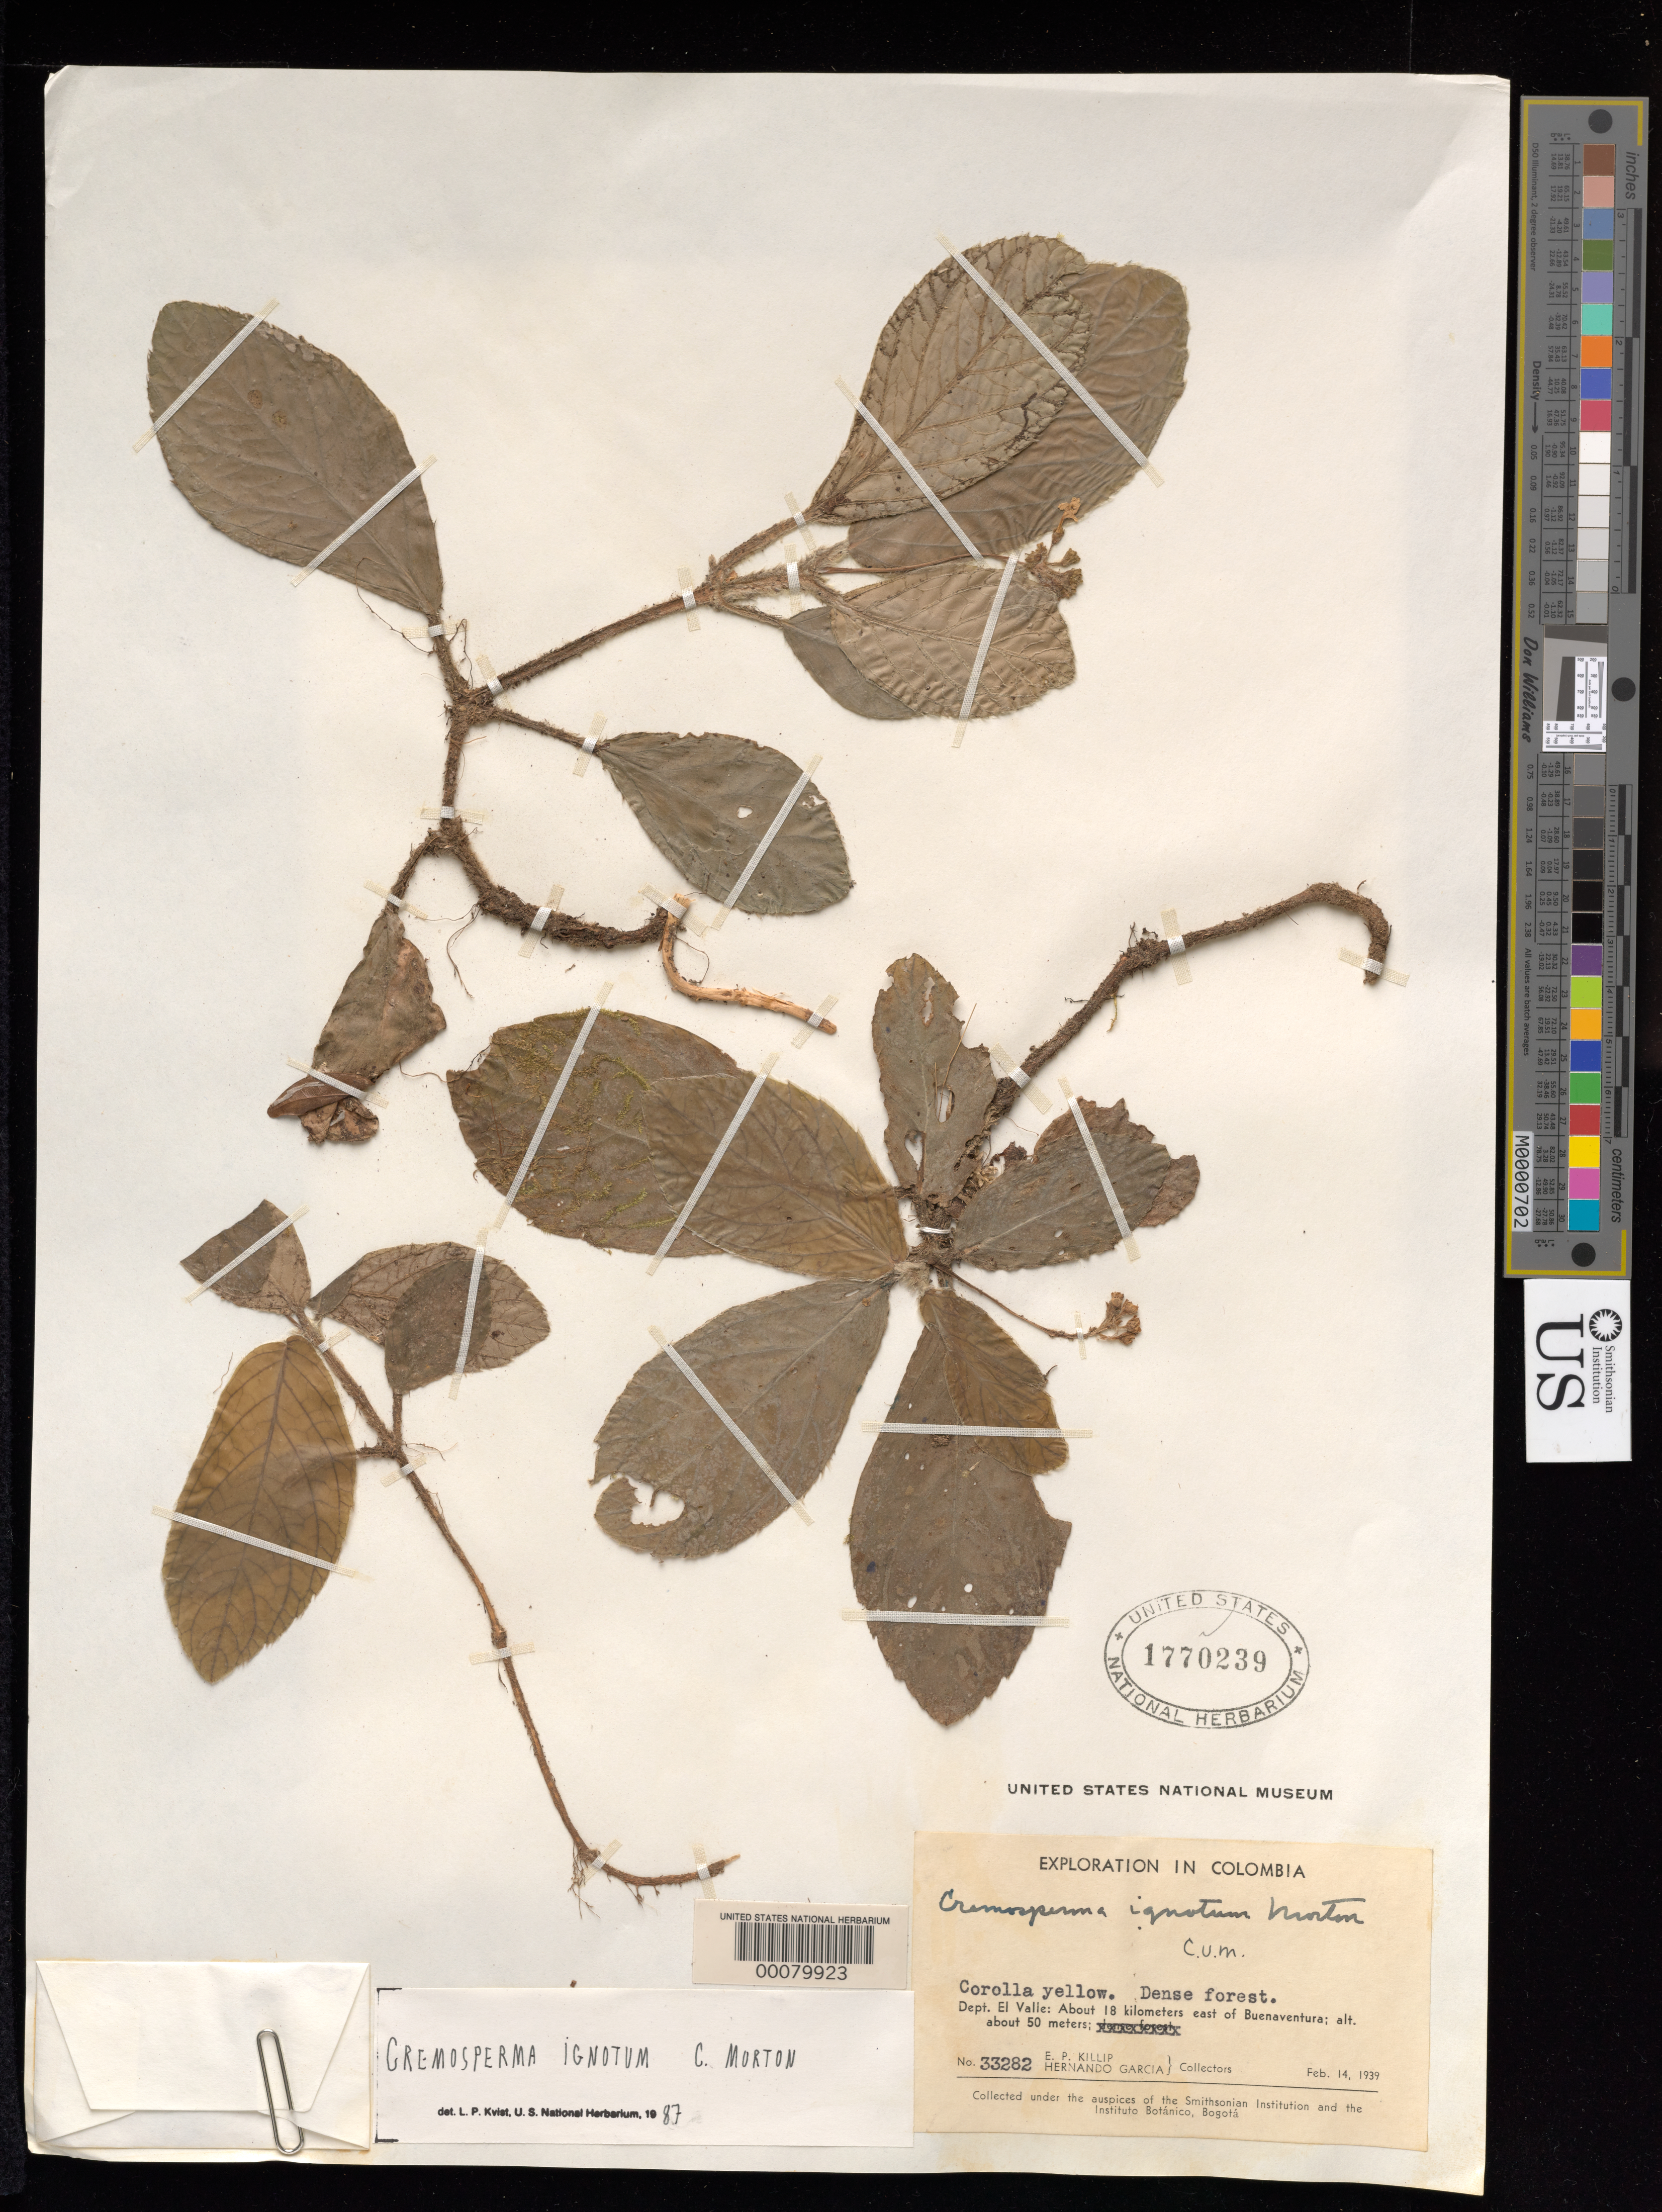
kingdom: Plantae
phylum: Tracheophyta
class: Magnoliopsida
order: Lamiales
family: Gesneriaceae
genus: Cremosperma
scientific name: Cremosperma ignotum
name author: C.V. Morton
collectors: E. P. Killip & H. Garcia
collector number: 33282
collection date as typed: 14 Feb 1939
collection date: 1939-02-14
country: Colombia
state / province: Valle del Cauca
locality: About 18 km E of Buenaventura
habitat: Dense forest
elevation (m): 50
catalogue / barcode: US 1770239